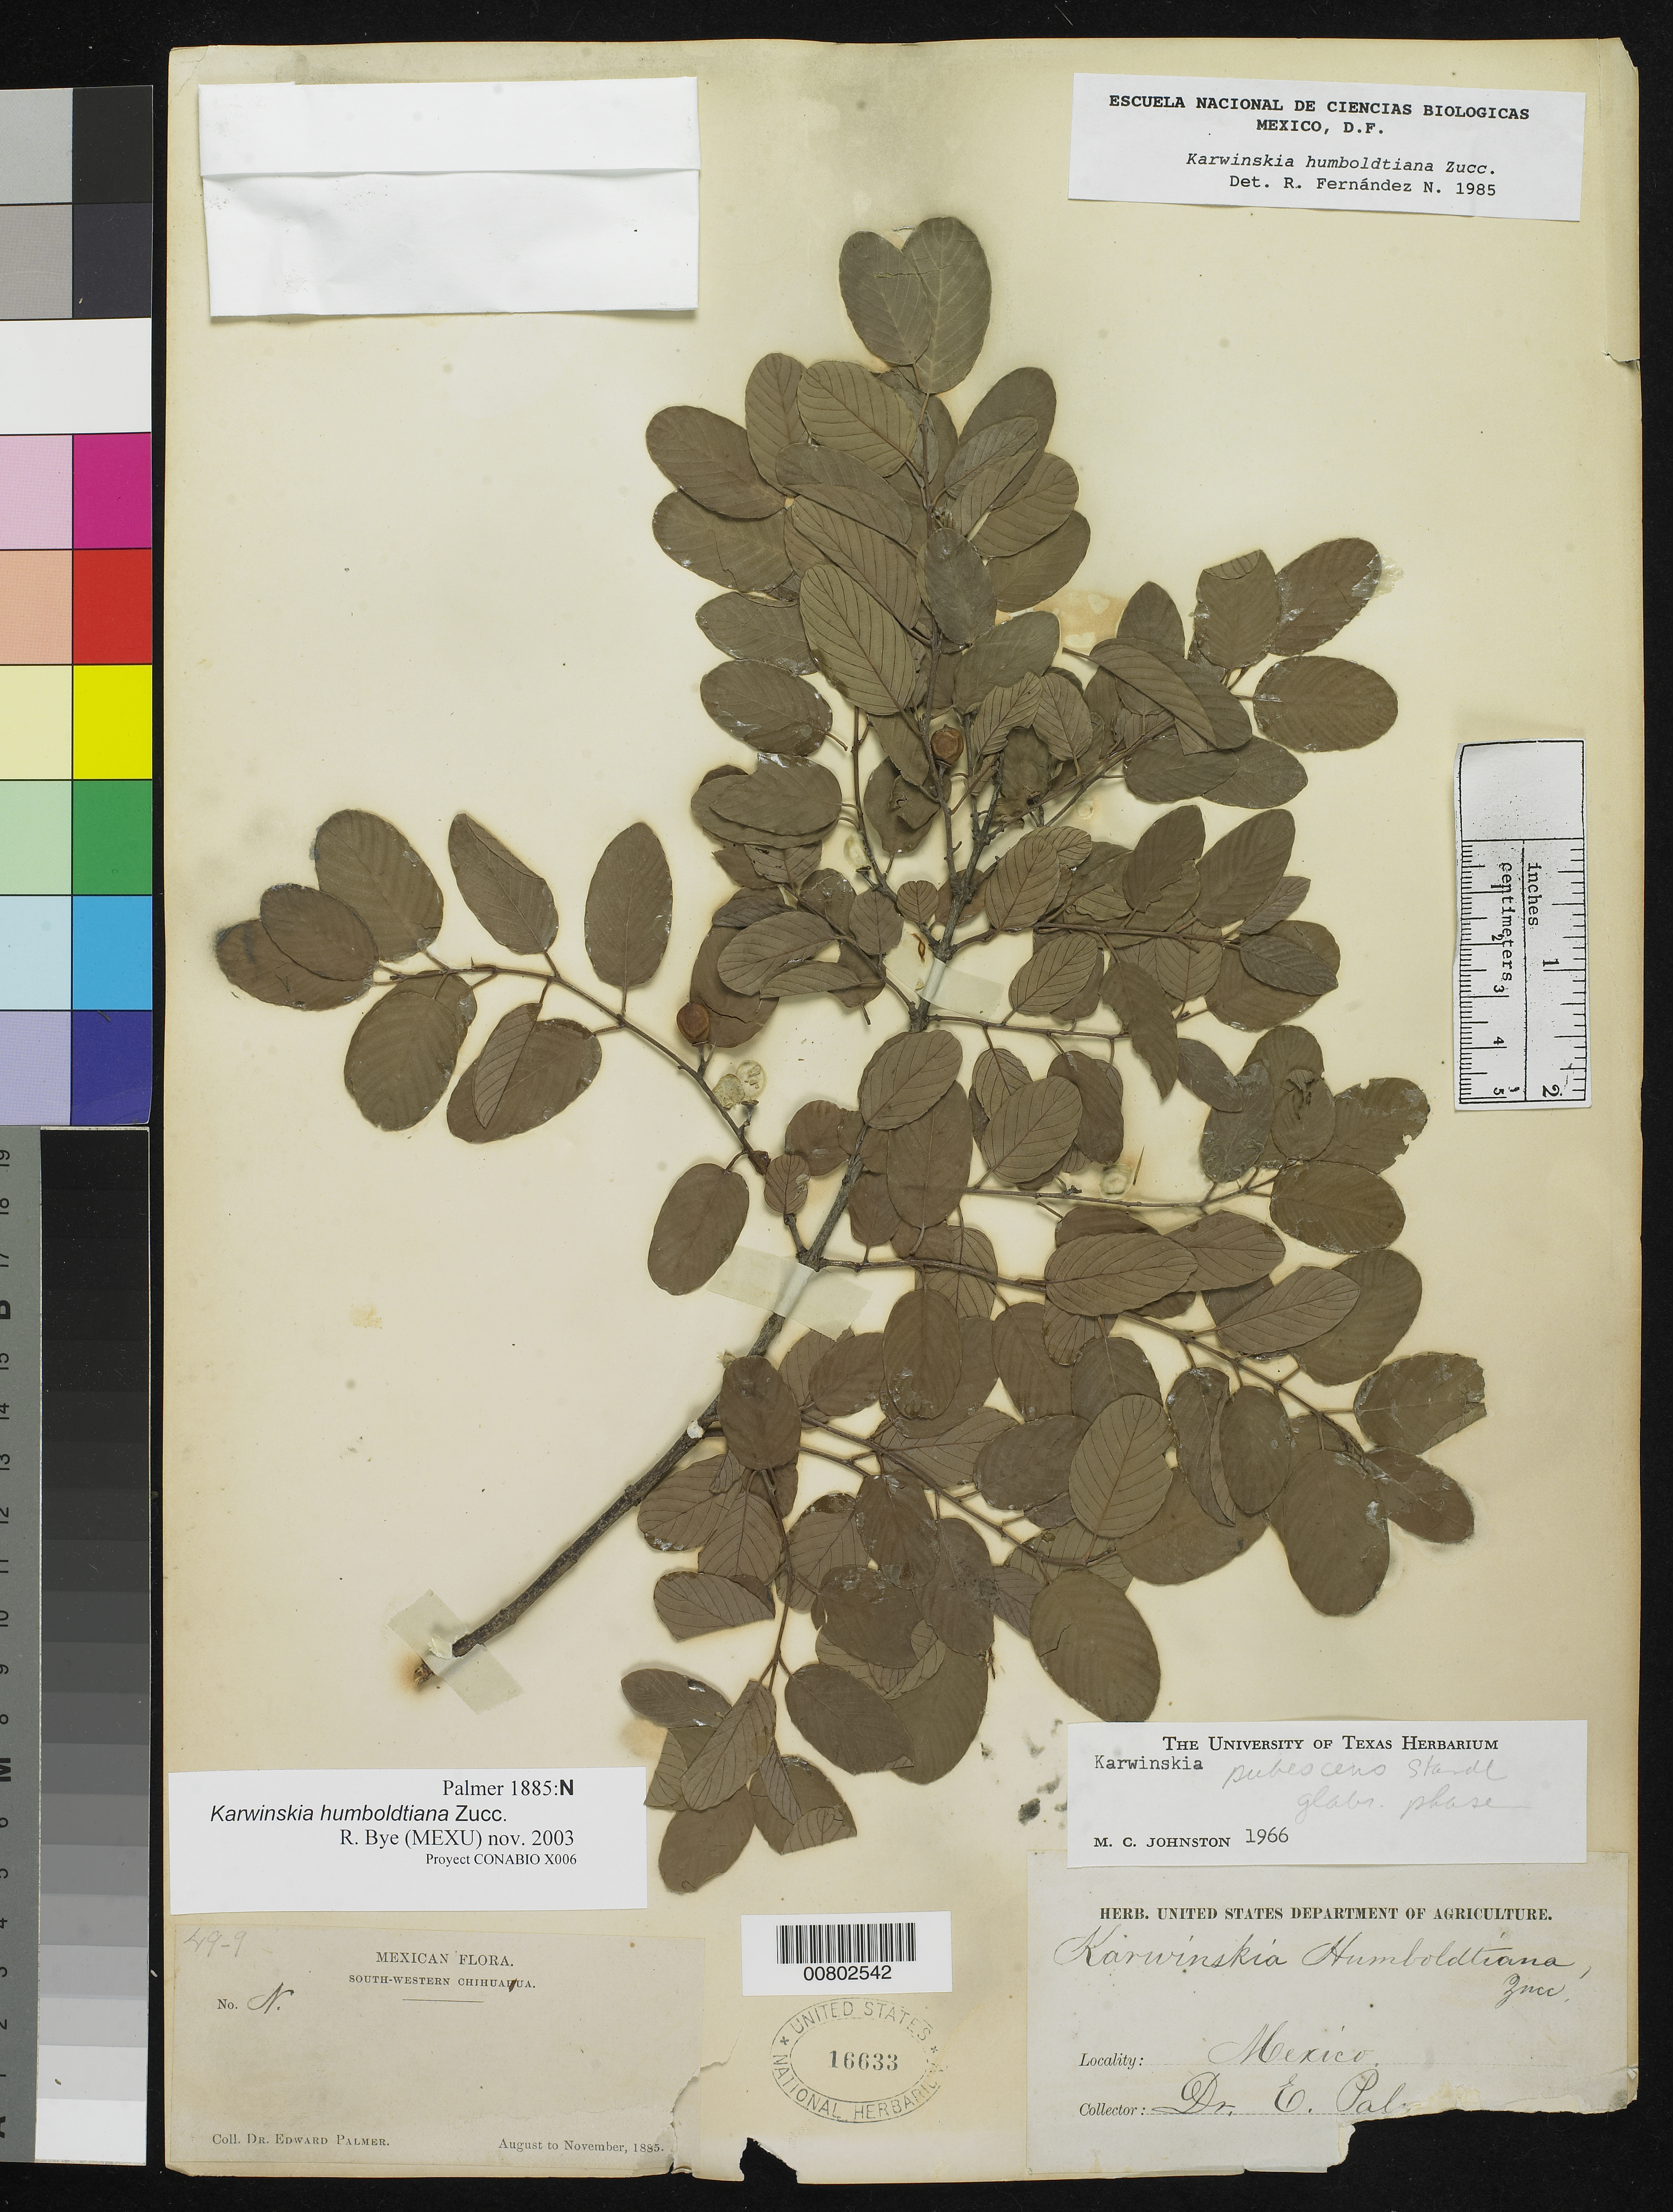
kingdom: Plantae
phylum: Tracheophyta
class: Magnoliopsida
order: Rosales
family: Rhamnaceae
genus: Karwinskia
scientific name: Karwinskia humboldtiana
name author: (Schult.) Zucc.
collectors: E. Palmer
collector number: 49-9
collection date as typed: Aug 1885 to -- Nov 1885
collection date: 1885-08/1885-11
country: Mexico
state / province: Chihuahua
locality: N SW Chihuahua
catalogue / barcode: US 16633